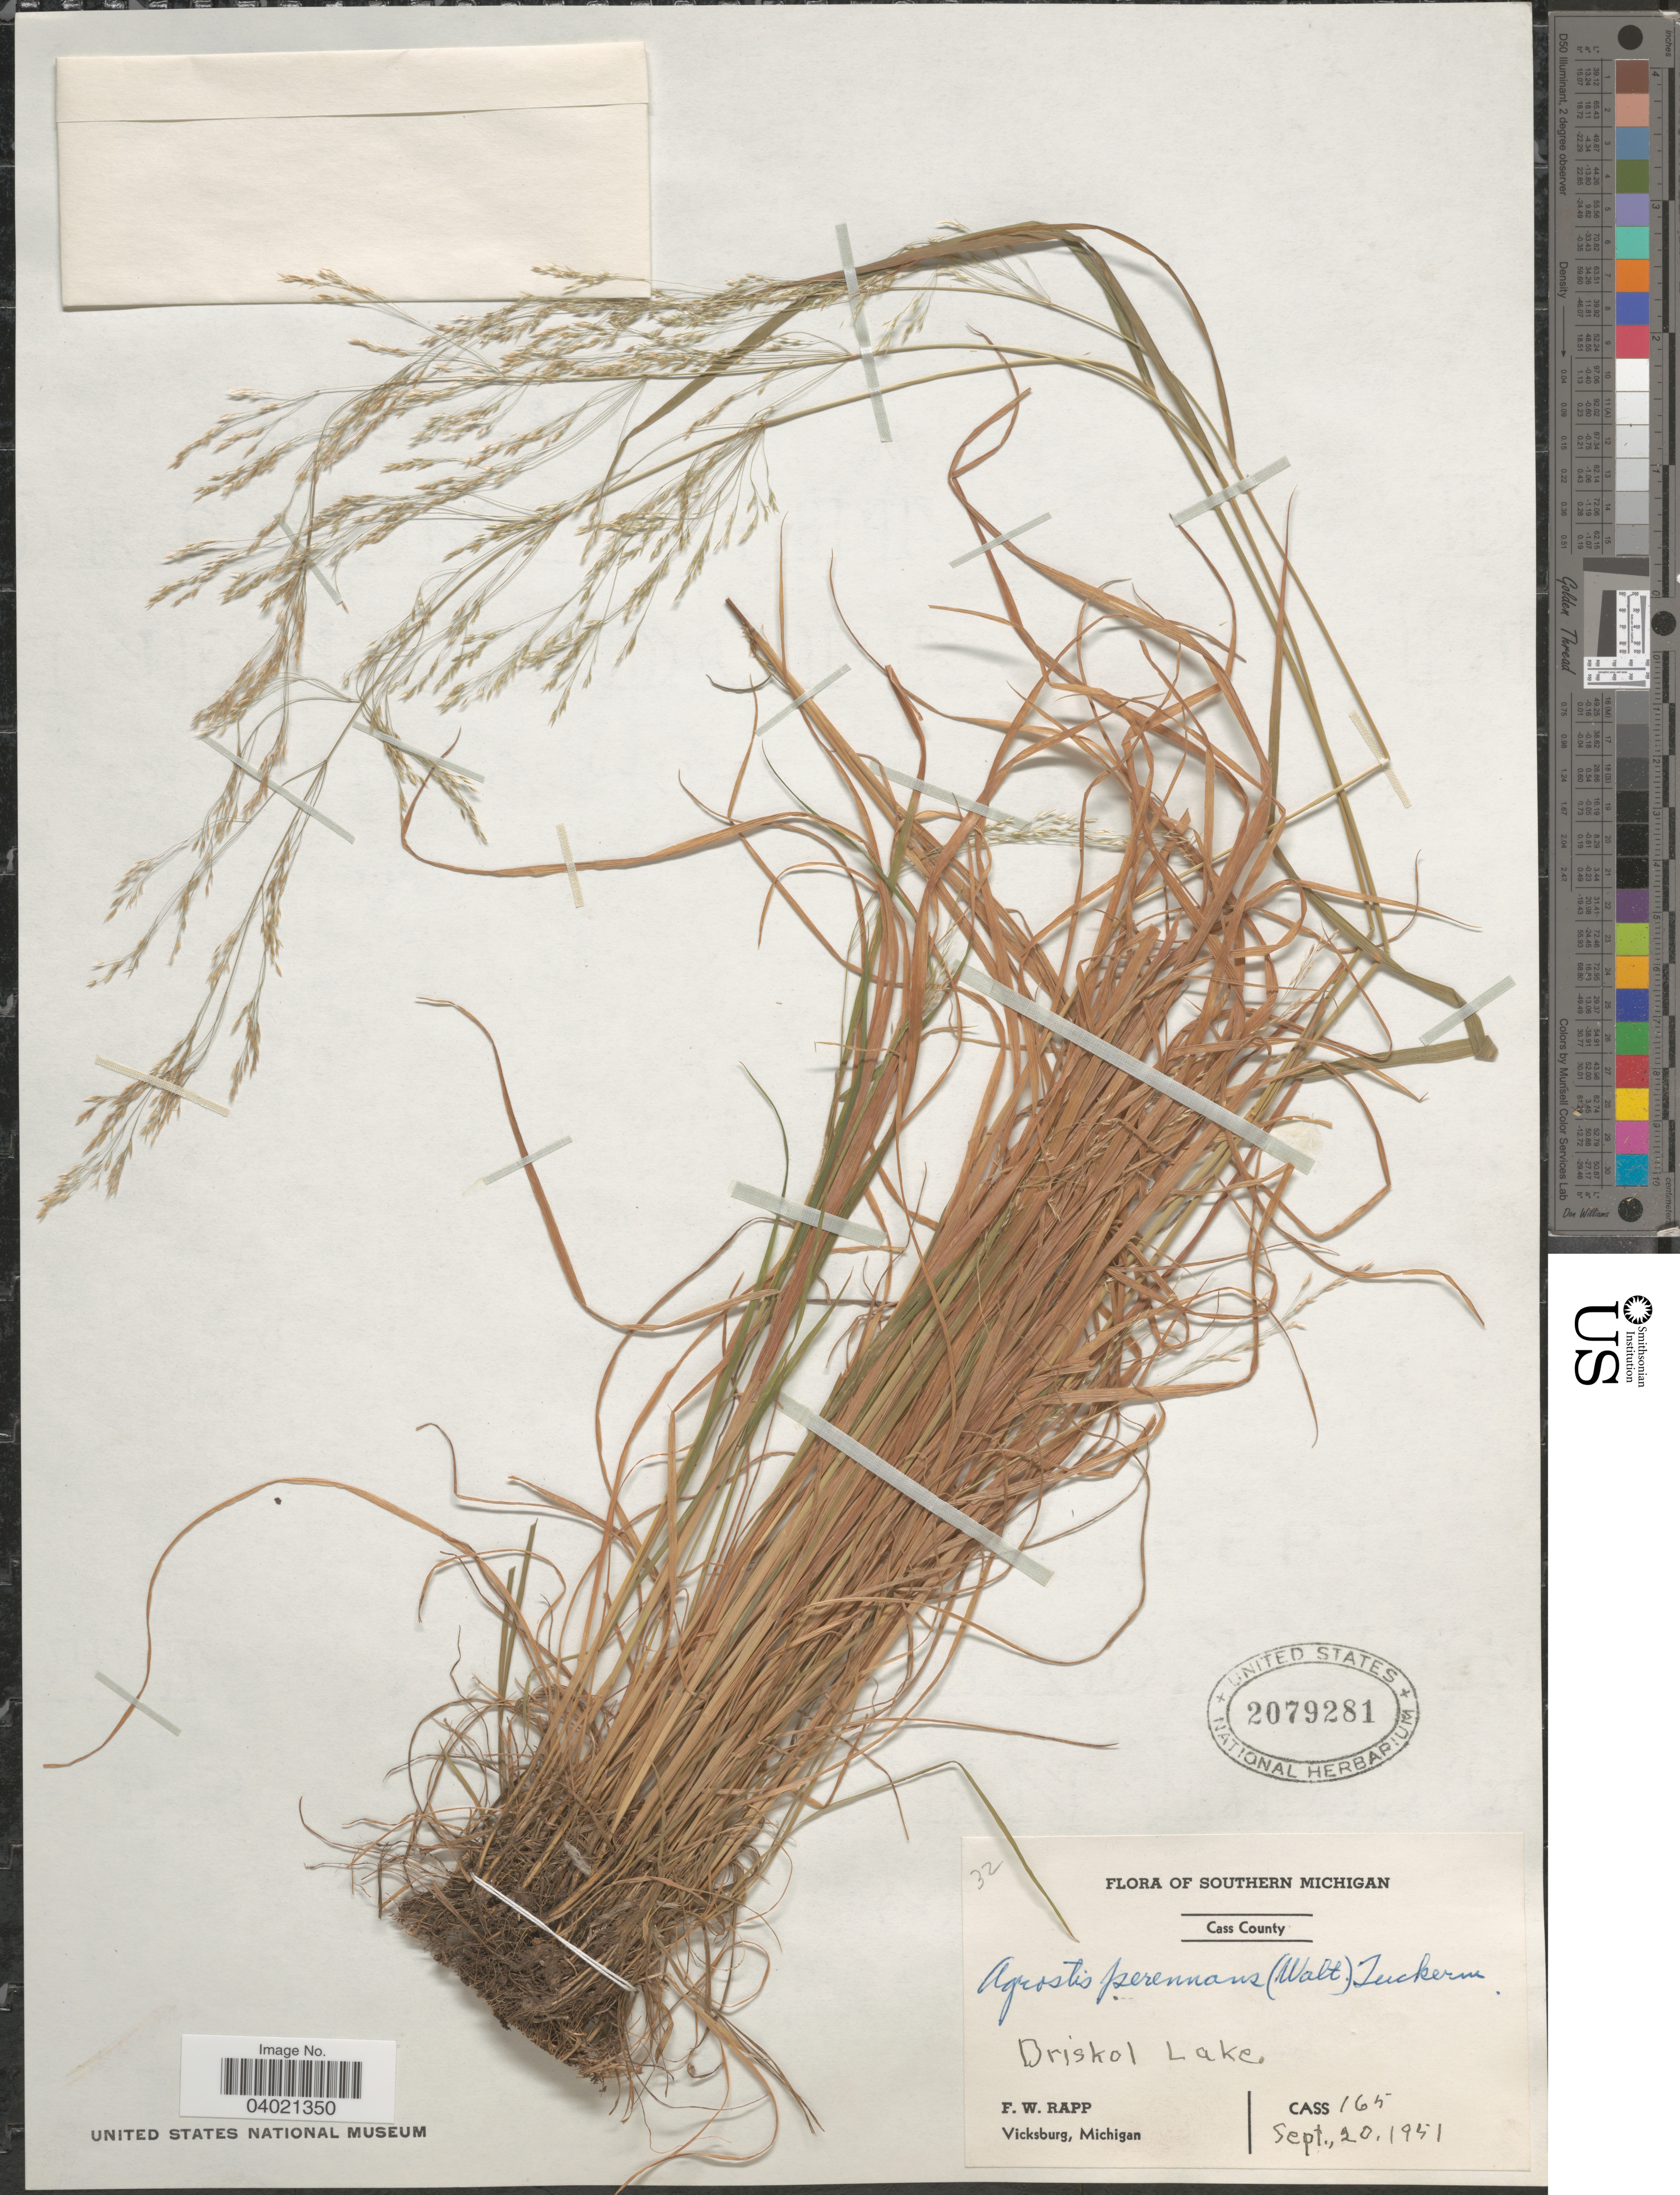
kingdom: Plantae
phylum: Tracheophyta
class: Liliopsida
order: Poales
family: Poaceae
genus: Agrostis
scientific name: Agrostis perennans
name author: (Walter) Tuck.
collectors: F. Rapp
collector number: CASS 165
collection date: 1951-09-20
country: United States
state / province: Michigan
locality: Southern Michigan. Cass County. Briskol Lake.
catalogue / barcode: US 2079281